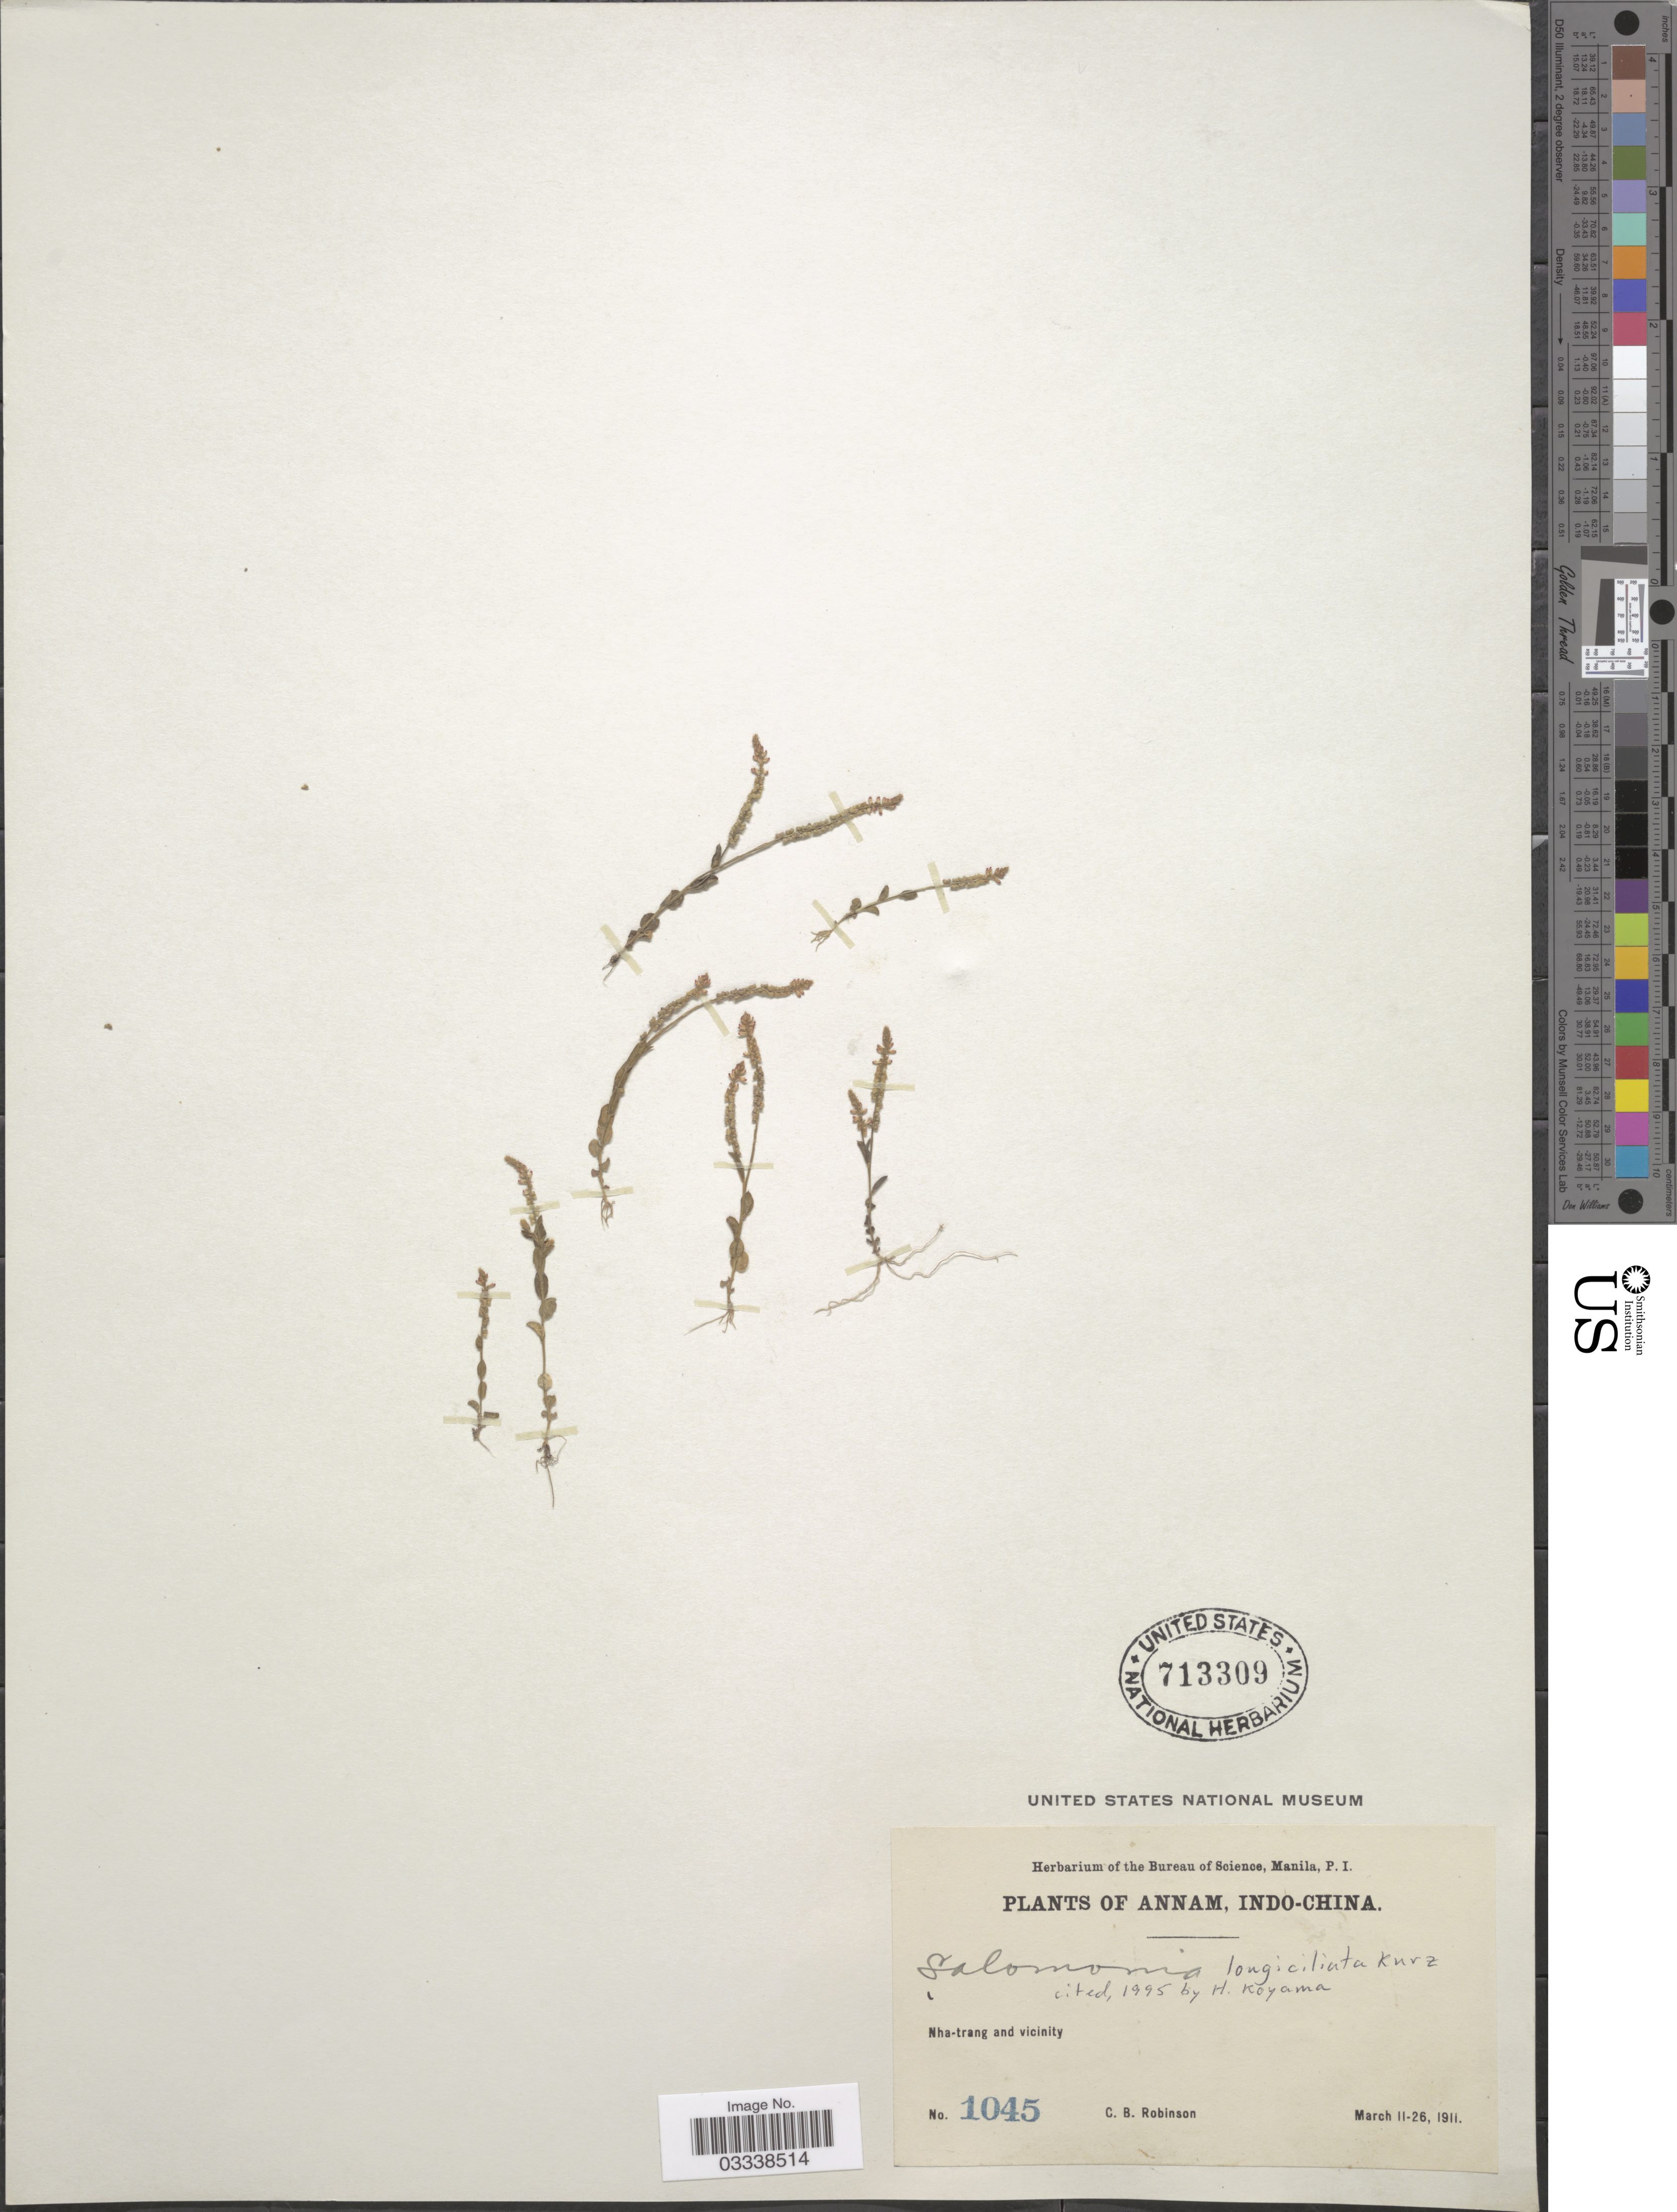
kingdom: Plantae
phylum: Tracheophyta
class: Magnoliopsida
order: Fabales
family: Polygalaceae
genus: Salomonia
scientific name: Salomonia longiciliata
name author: Kurz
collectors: C. Robinson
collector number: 1045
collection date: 1911-03-11/1911-03-26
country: Vietnam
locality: Annam, Indo-China. Nha-trang and vicinity.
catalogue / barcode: US 713309